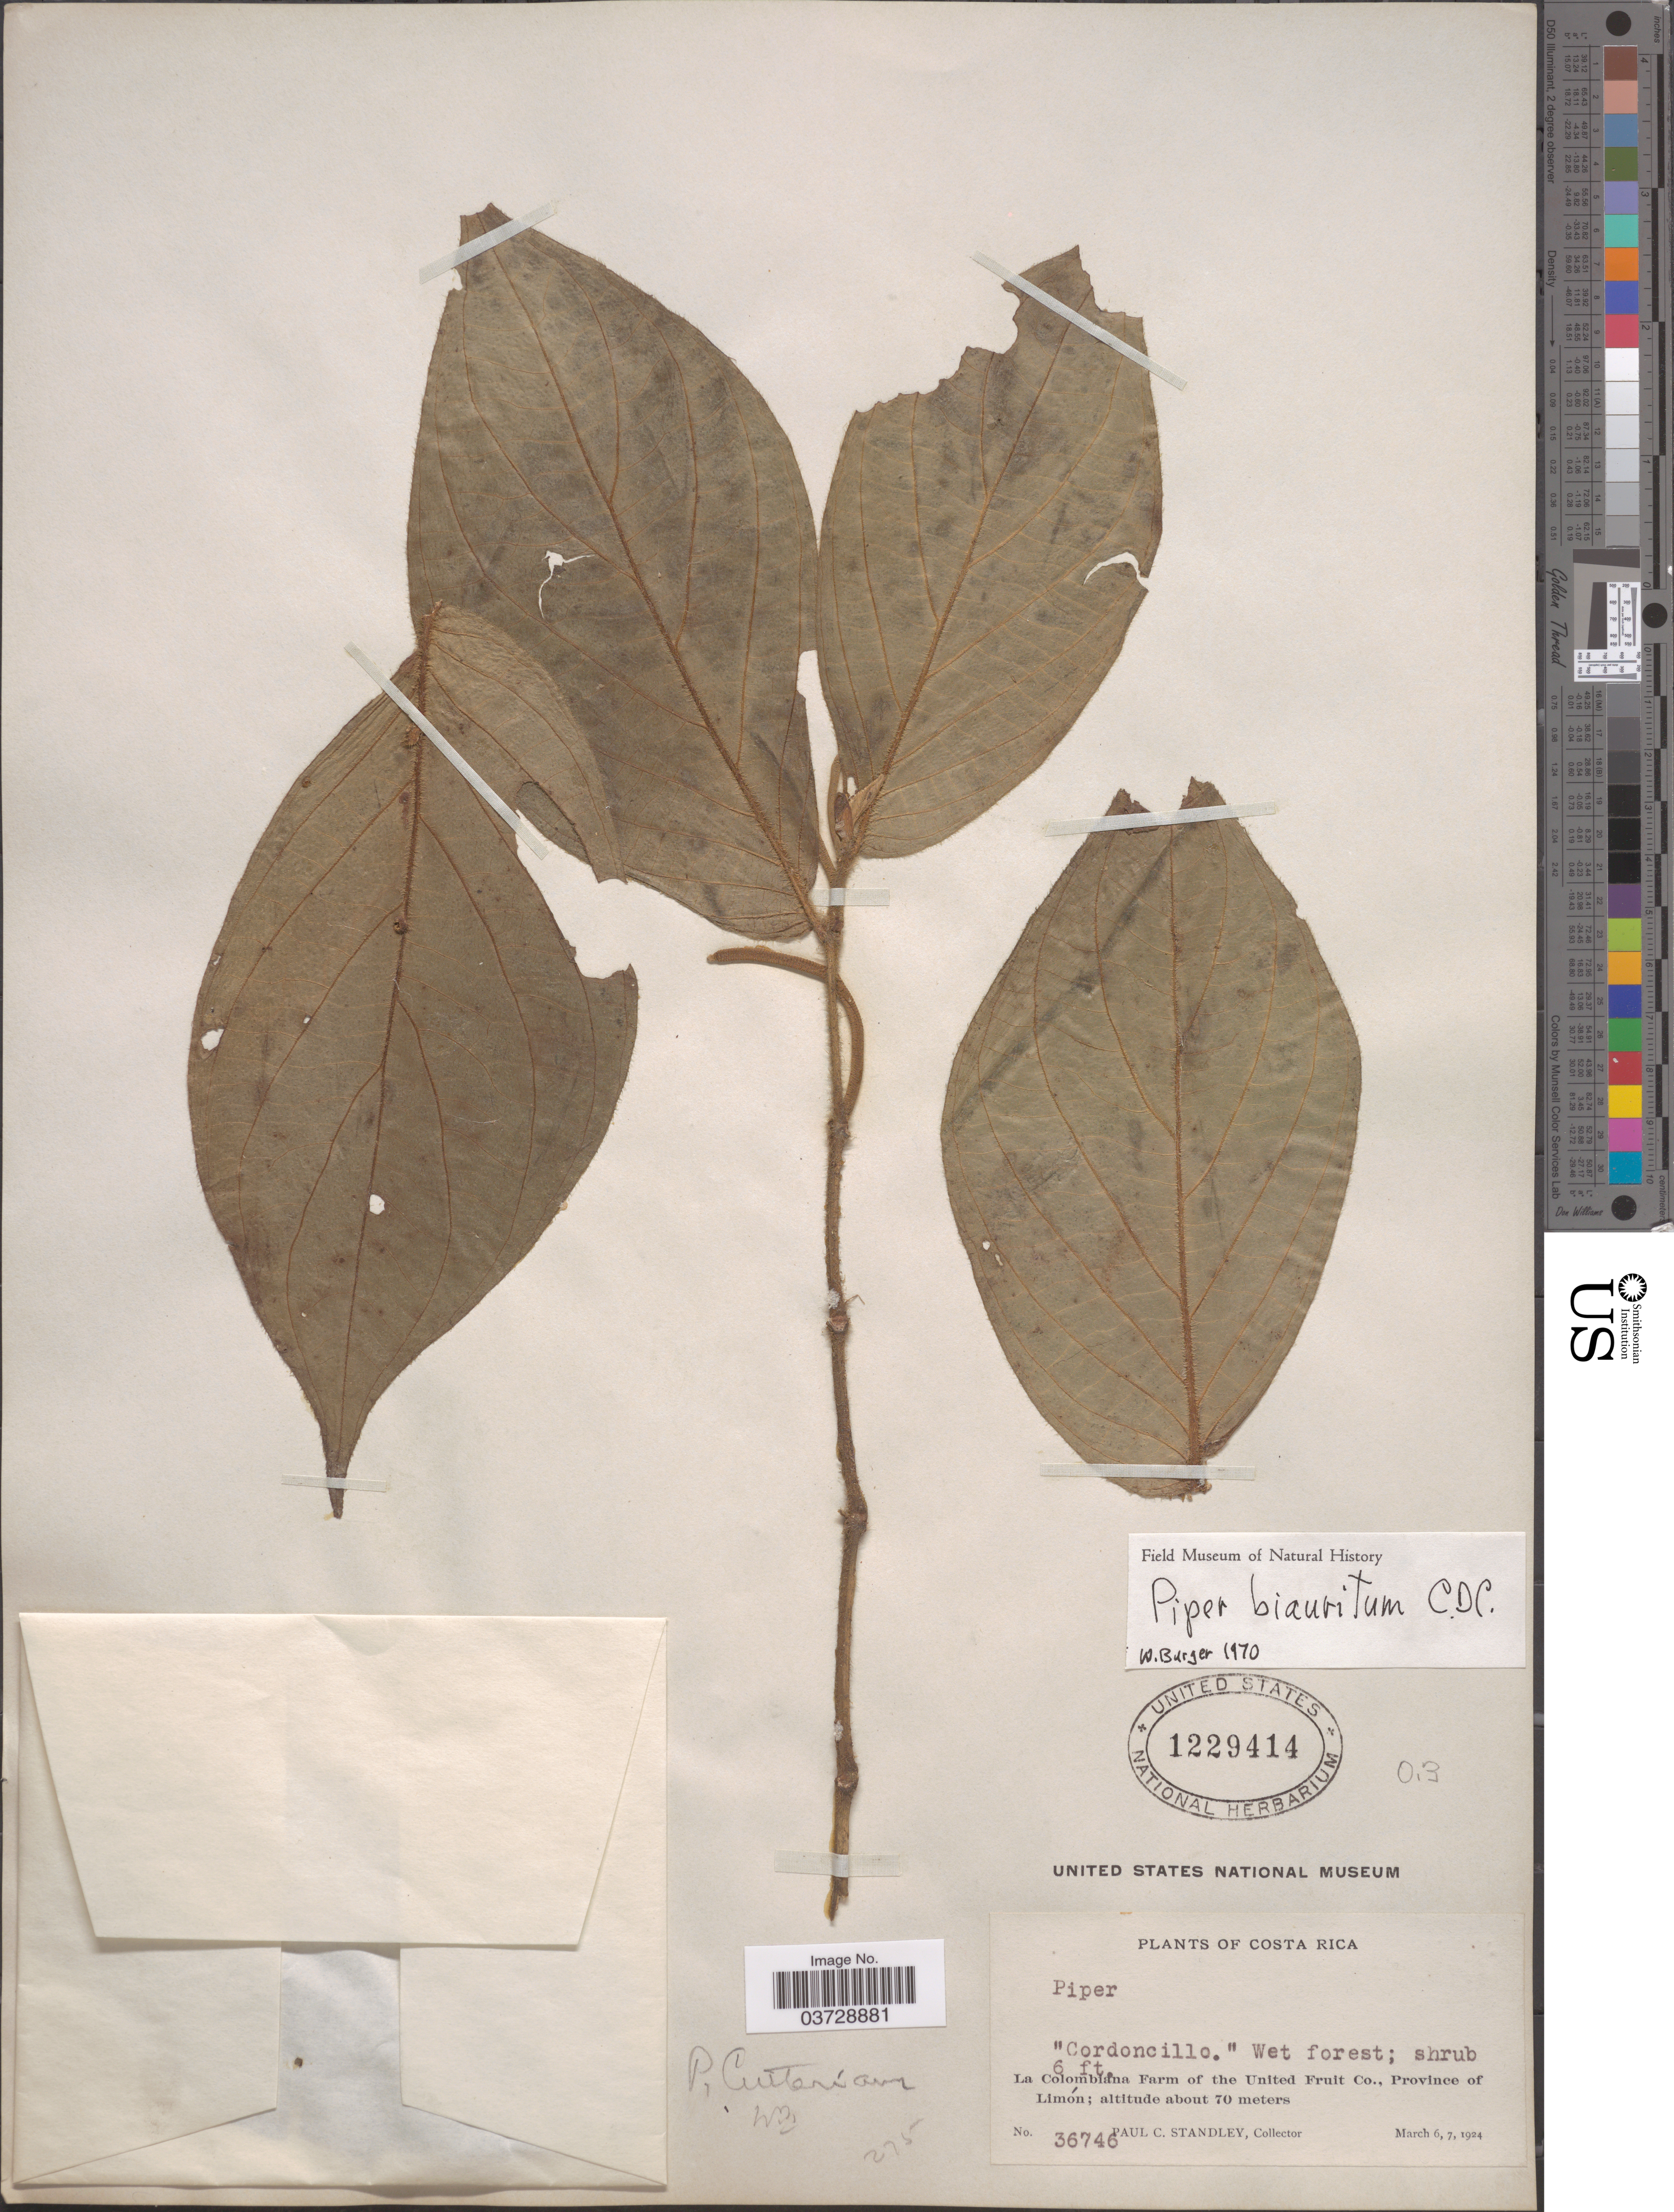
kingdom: Plantae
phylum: Tracheophyta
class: Magnoliopsida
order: Piperales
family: Piperaceae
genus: Piper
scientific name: Piper biauritum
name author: C. DC. in Pittier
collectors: P. C. Standley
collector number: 36746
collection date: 1924-03-06/1924-03-07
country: Costa Rica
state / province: Limón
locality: La Colombiana Farm of the United Fruit Co.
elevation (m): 70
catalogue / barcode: US 1229414